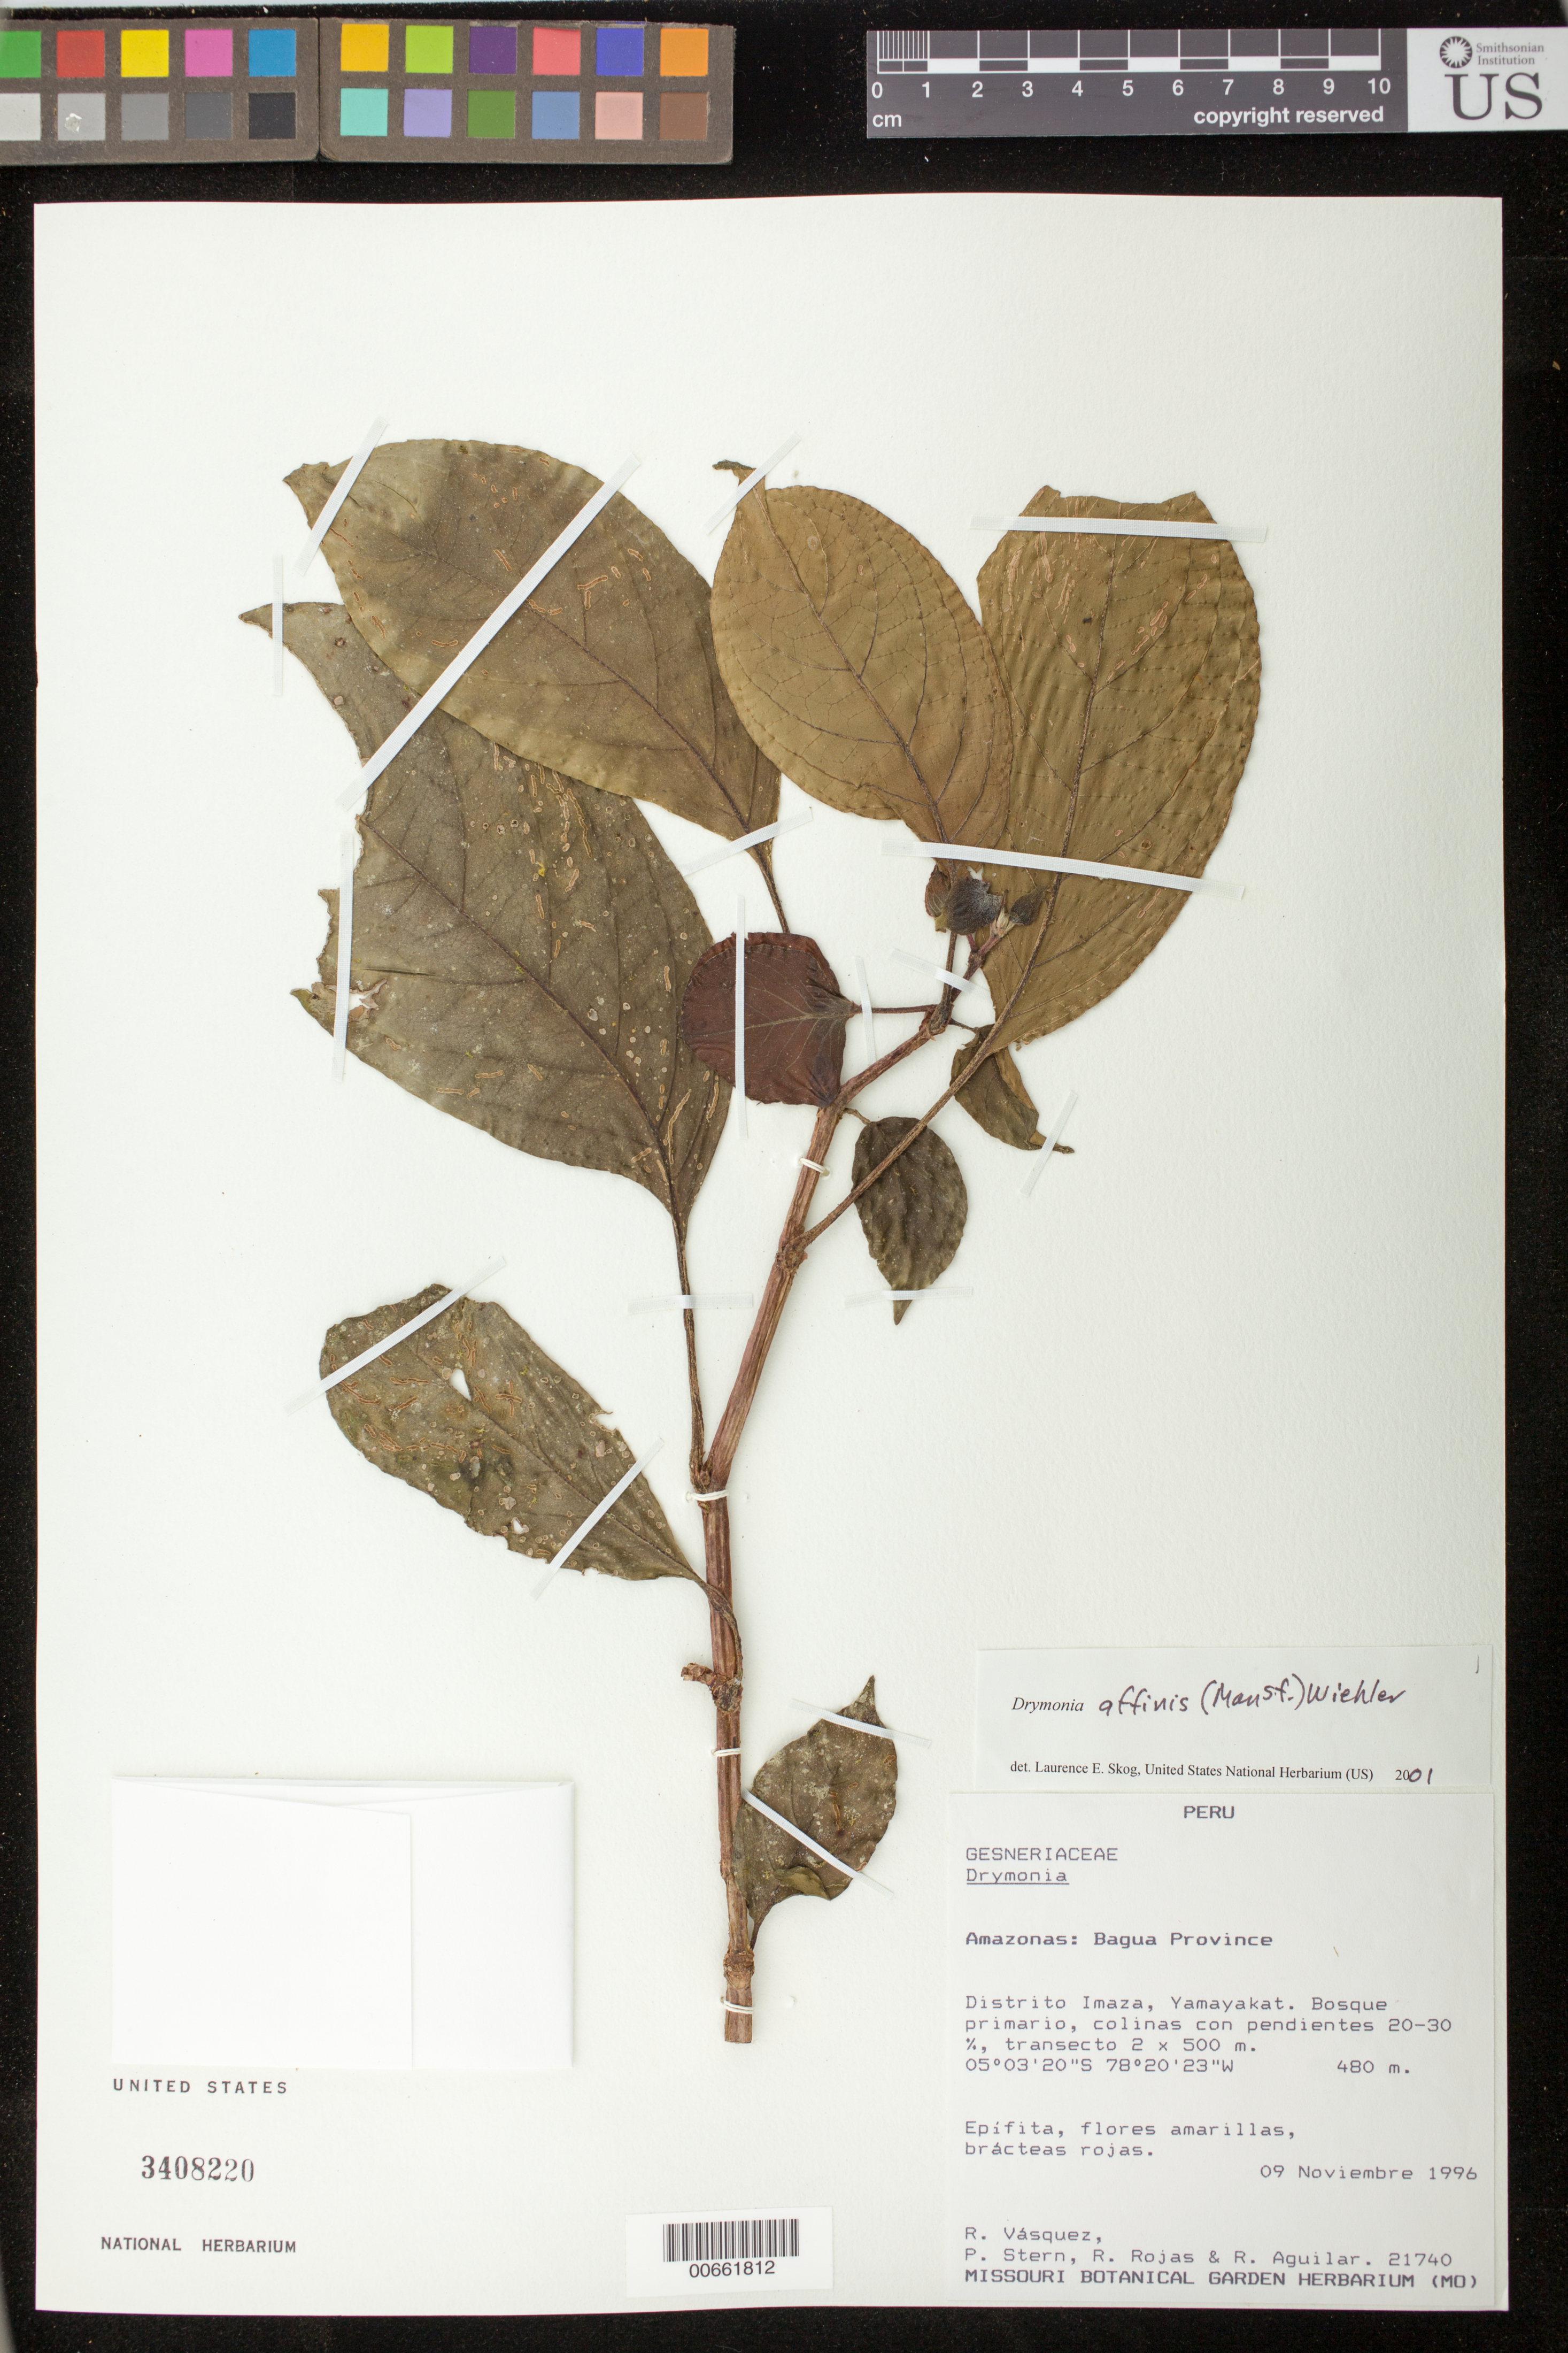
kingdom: Plantae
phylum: Tracheophyta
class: Magnoliopsida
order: Lamiales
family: Gesneriaceae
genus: Drymonia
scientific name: Drymonia affinis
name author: (Mansf.) Wiehler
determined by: Skog, Laurence E.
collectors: R. Vásquez, P. Stern, R. Rojas & R. Aguilar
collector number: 21740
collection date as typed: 09 Nov 1996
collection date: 1996-11-09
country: Peru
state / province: Amazonas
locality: Prov. Bagua; Dtto. Imaza, Yamayakat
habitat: Bosque primario, colinas con pendientes 20-30%, transecto 2 x 500 m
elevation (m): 480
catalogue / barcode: US 3408220